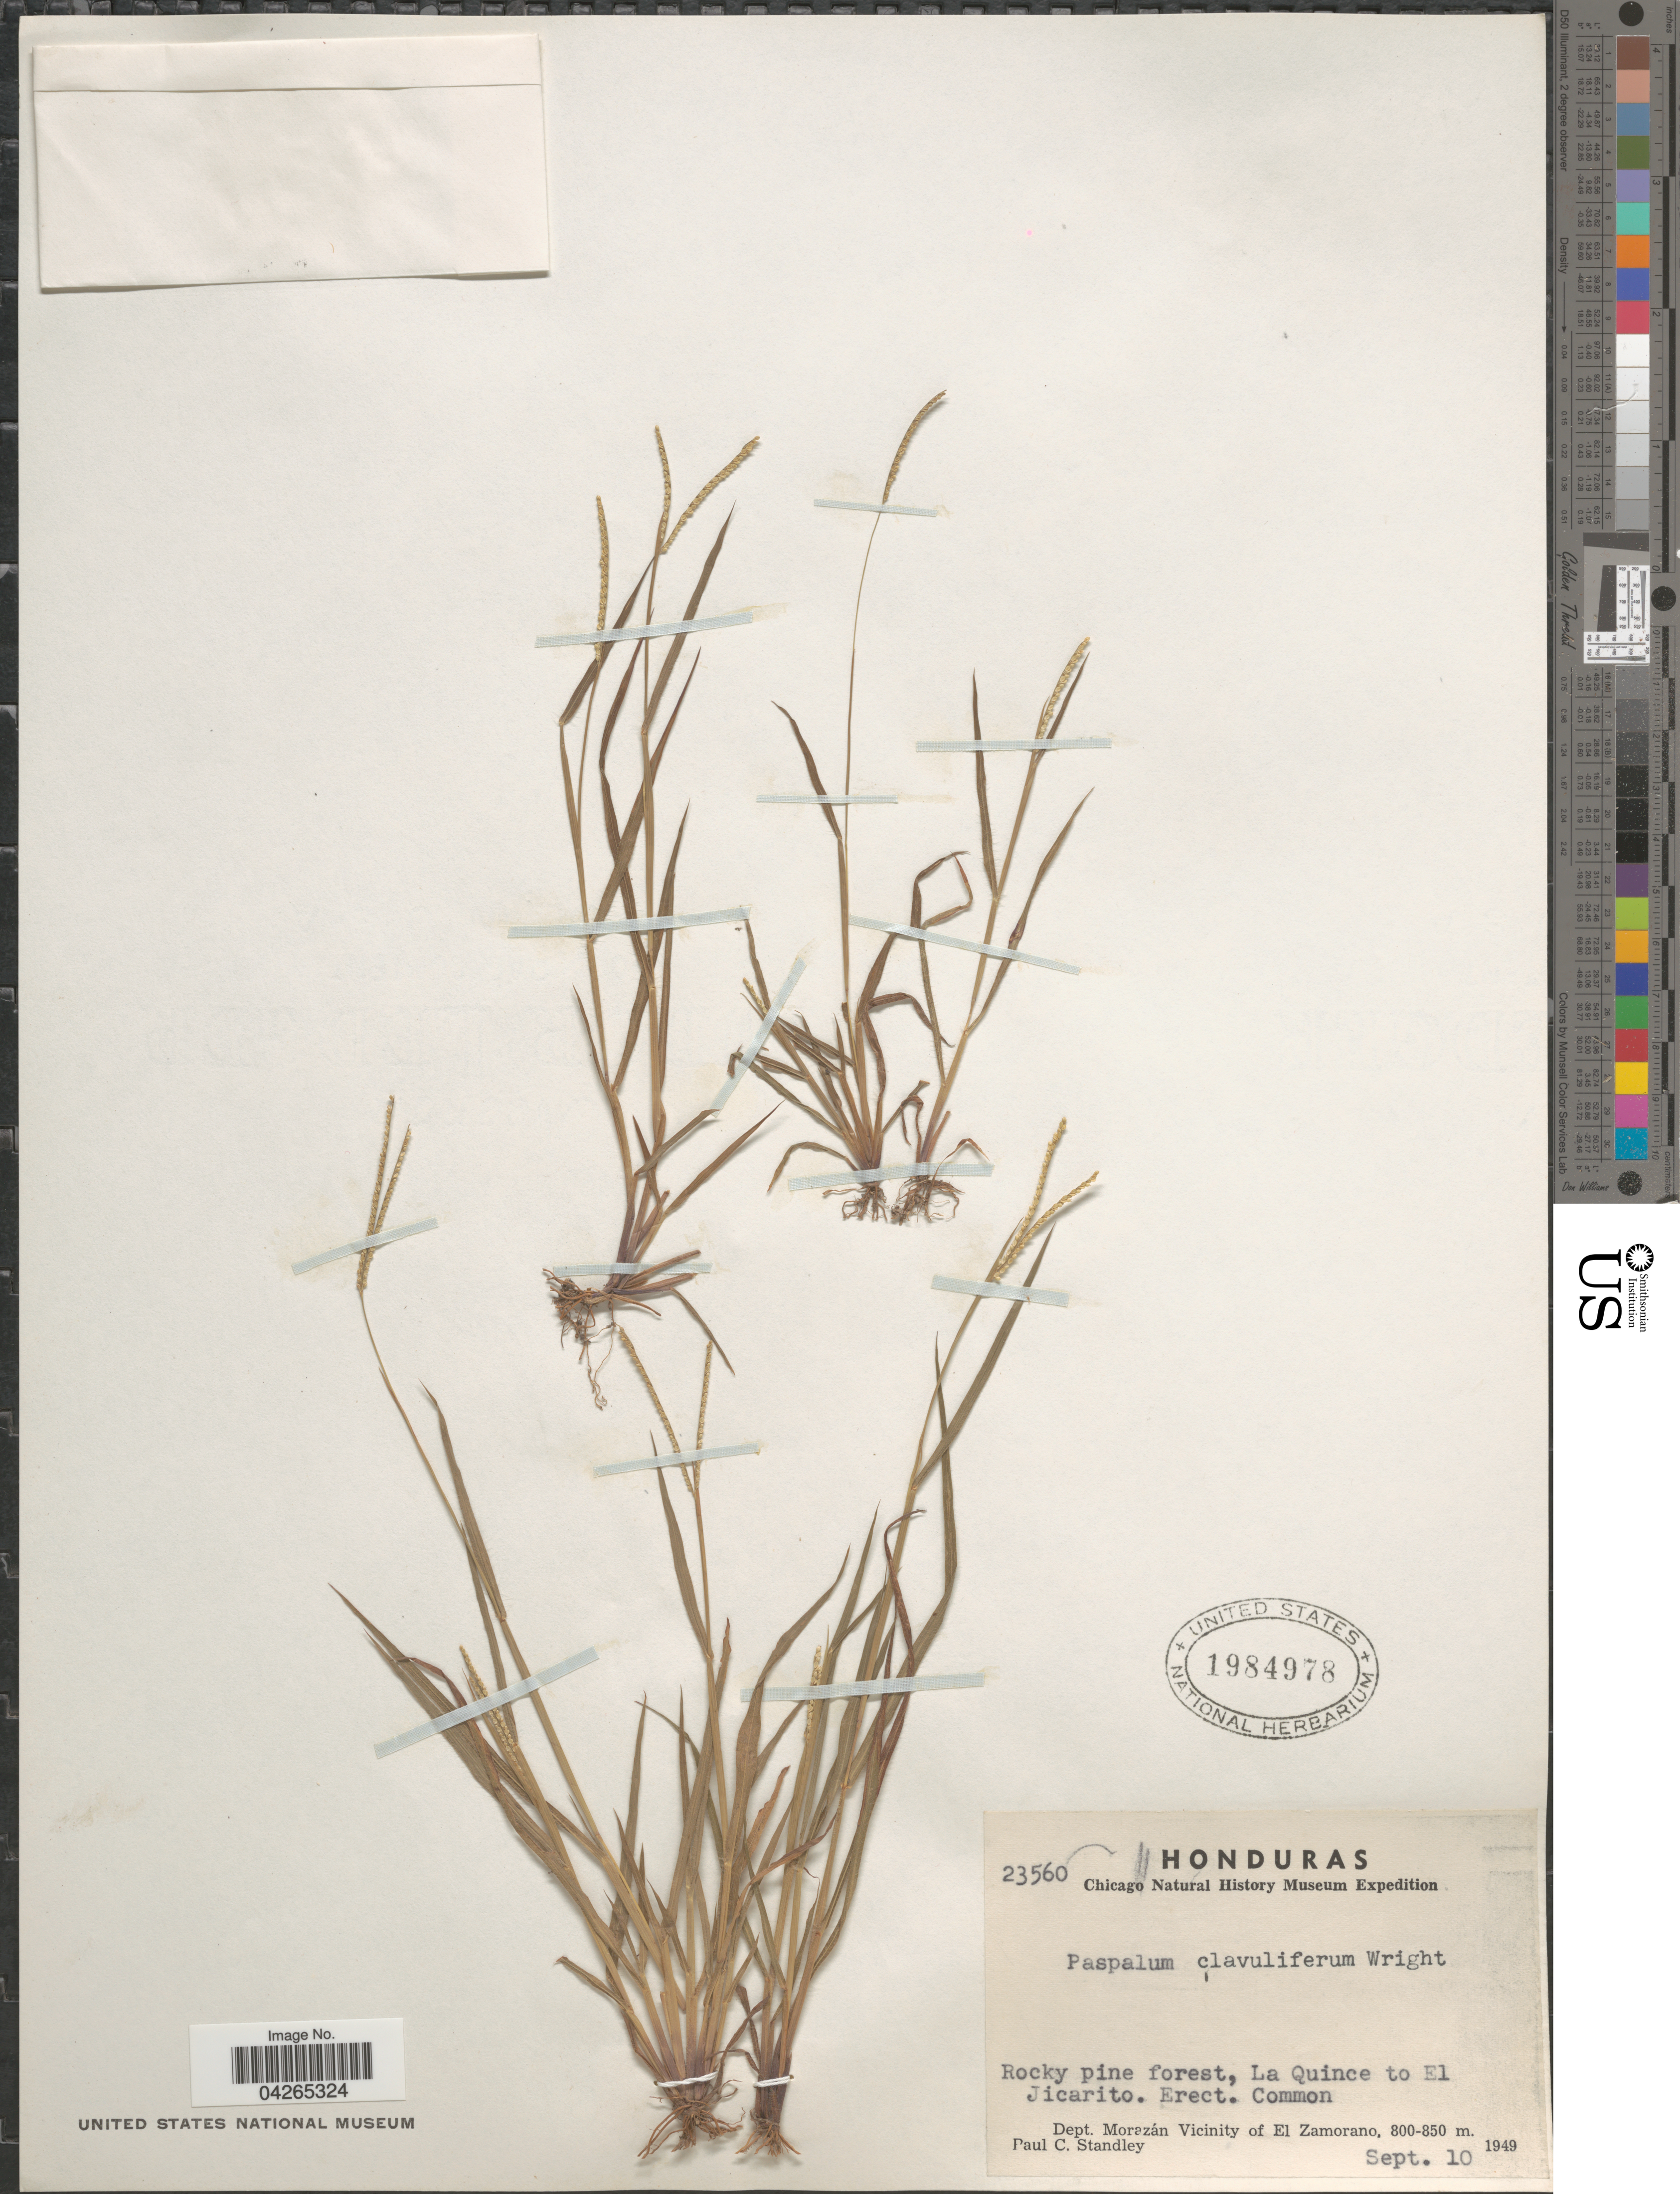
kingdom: Plantae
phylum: Tracheophyta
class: Liliopsida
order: Poales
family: Poaceae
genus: Paspalum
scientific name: Paspalum claviliferum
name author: C. Wright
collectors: P. C. Standley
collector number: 23560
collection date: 1949-09-10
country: Honduras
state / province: Fco. Morazán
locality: Chicago Natural History Museum Expedition. La Quince to El Jicarito. Dept. Morazán Vicinity of El Zamorano.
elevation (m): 800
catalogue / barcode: US 1984978